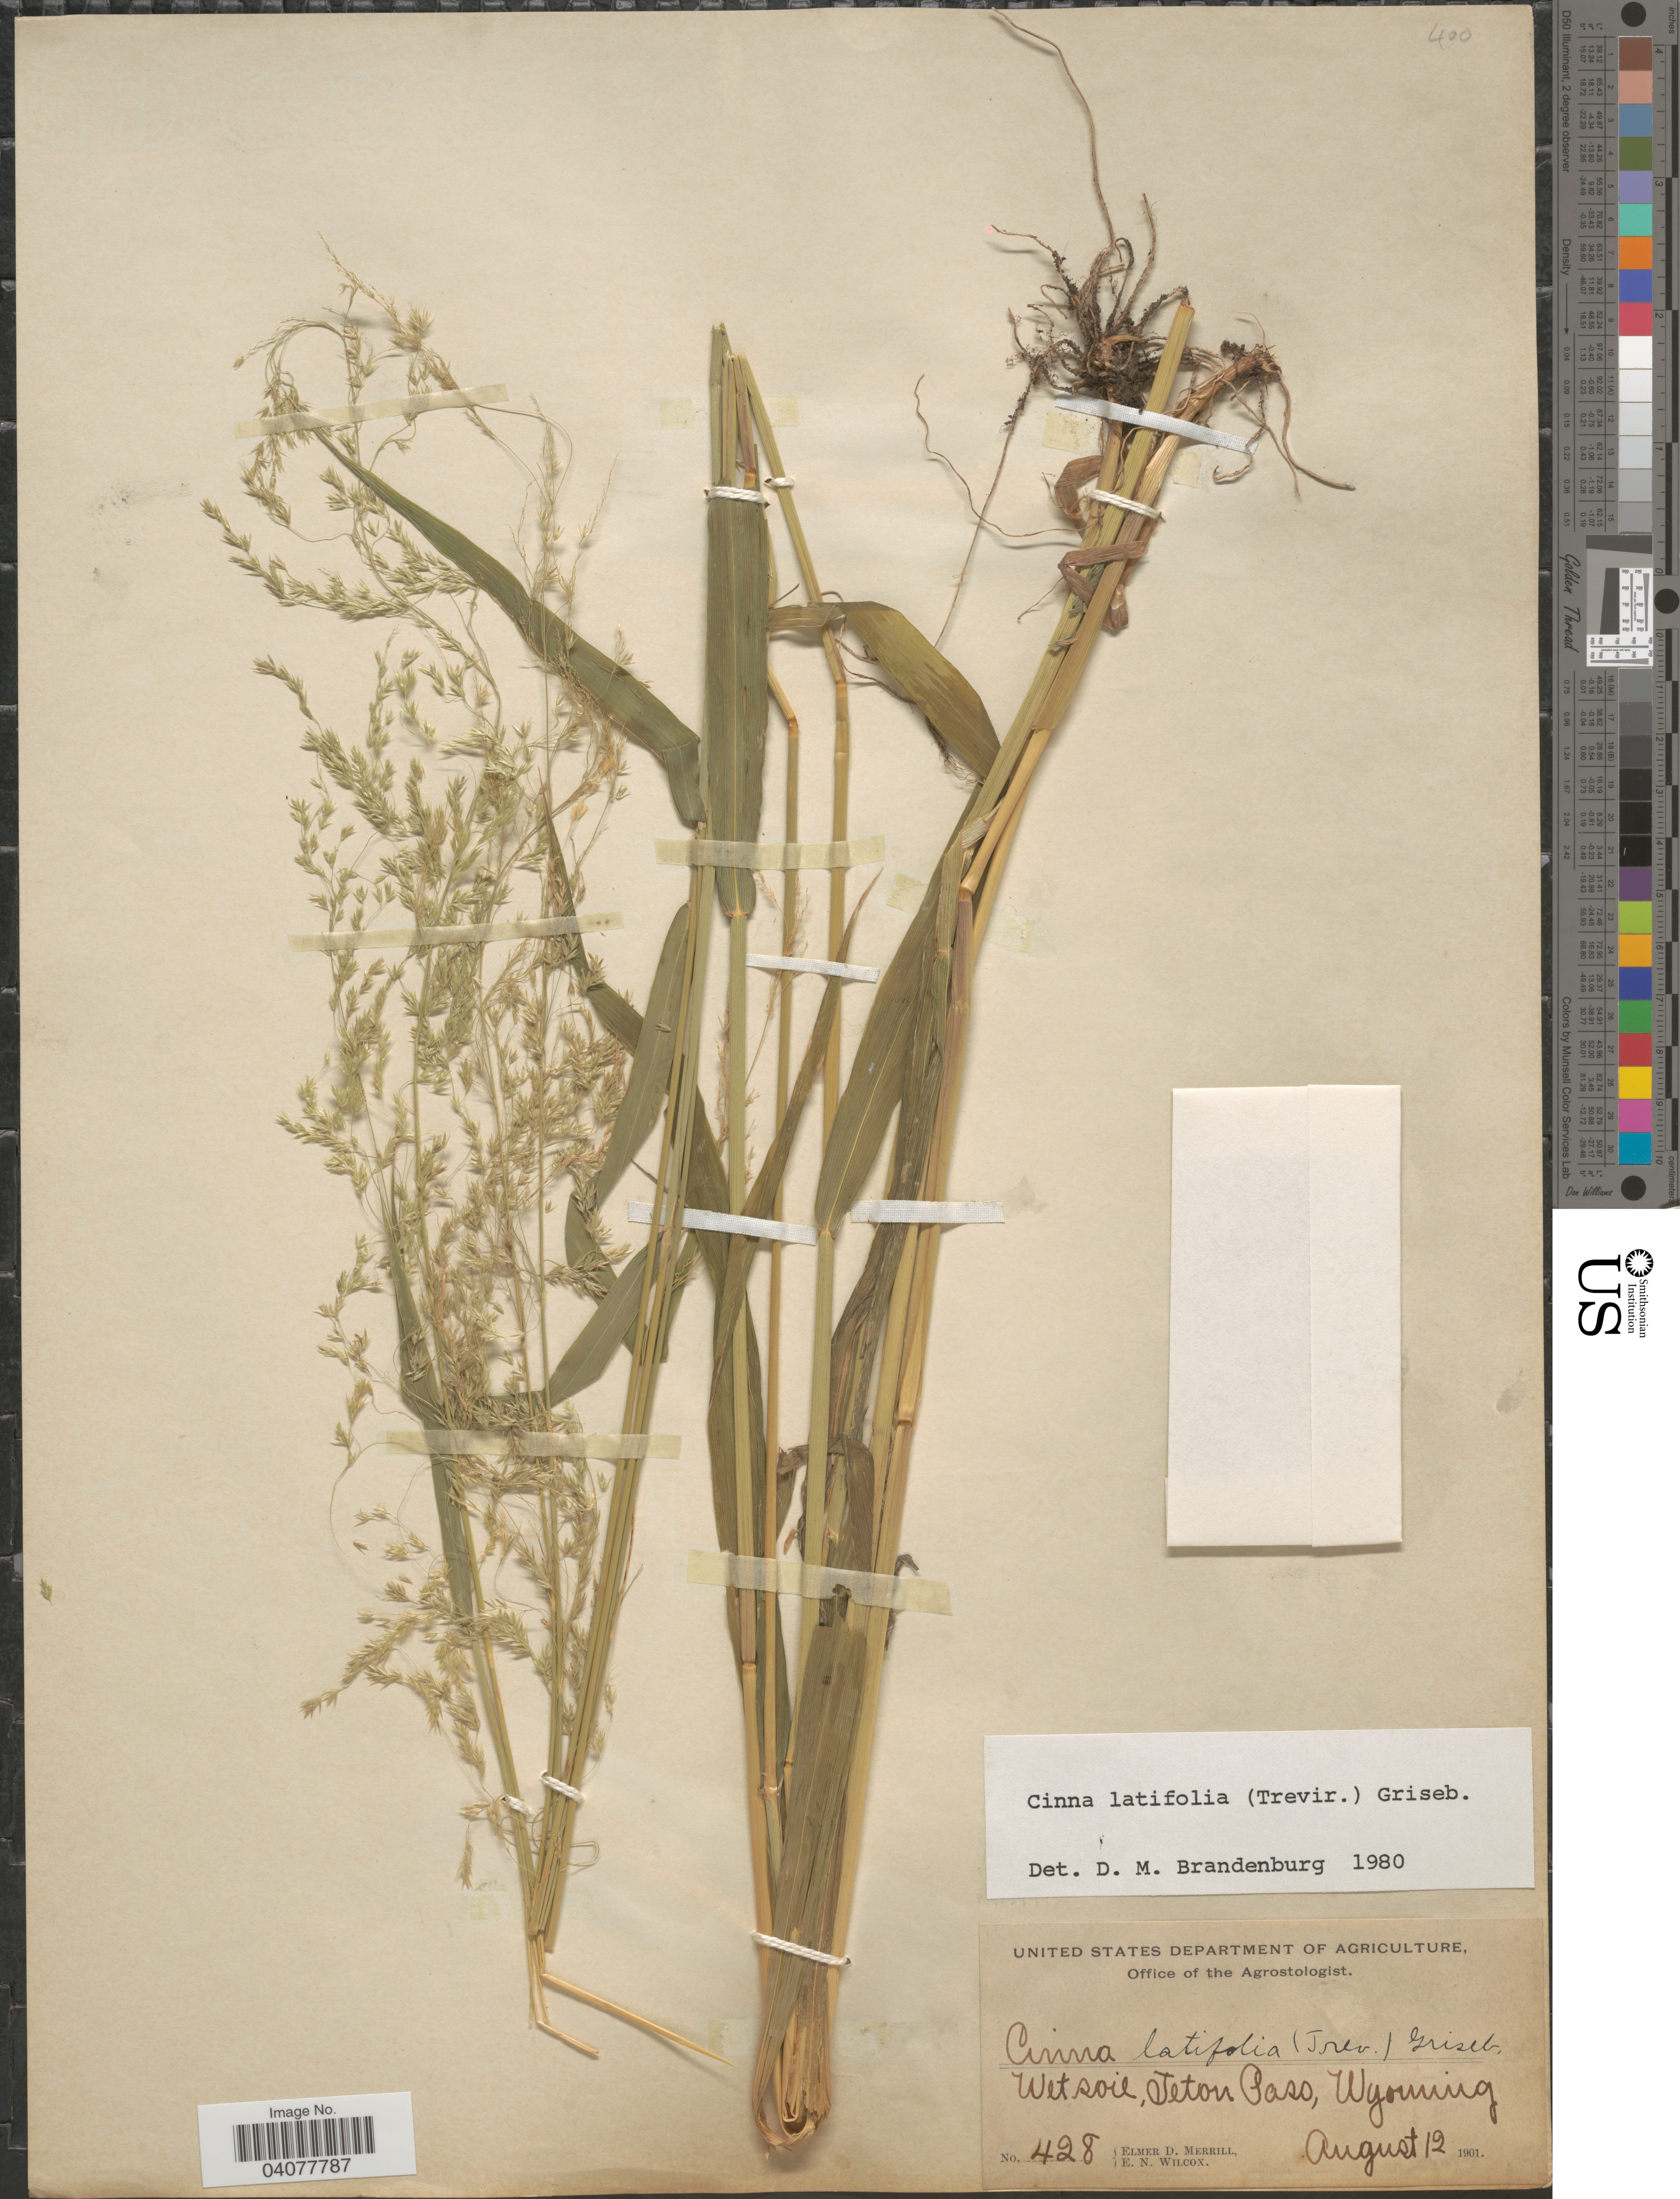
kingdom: Plantae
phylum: Tracheophyta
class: Liliopsida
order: Poales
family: Poaceae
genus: Cinna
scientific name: Cinna latifolia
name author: (Trevir. ex Goeppert) Griseb.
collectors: E. D. Merrill & E. Wilcox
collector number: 428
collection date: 1901-08-12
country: United States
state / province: Wyoming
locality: Wet soil, Teton Pass.